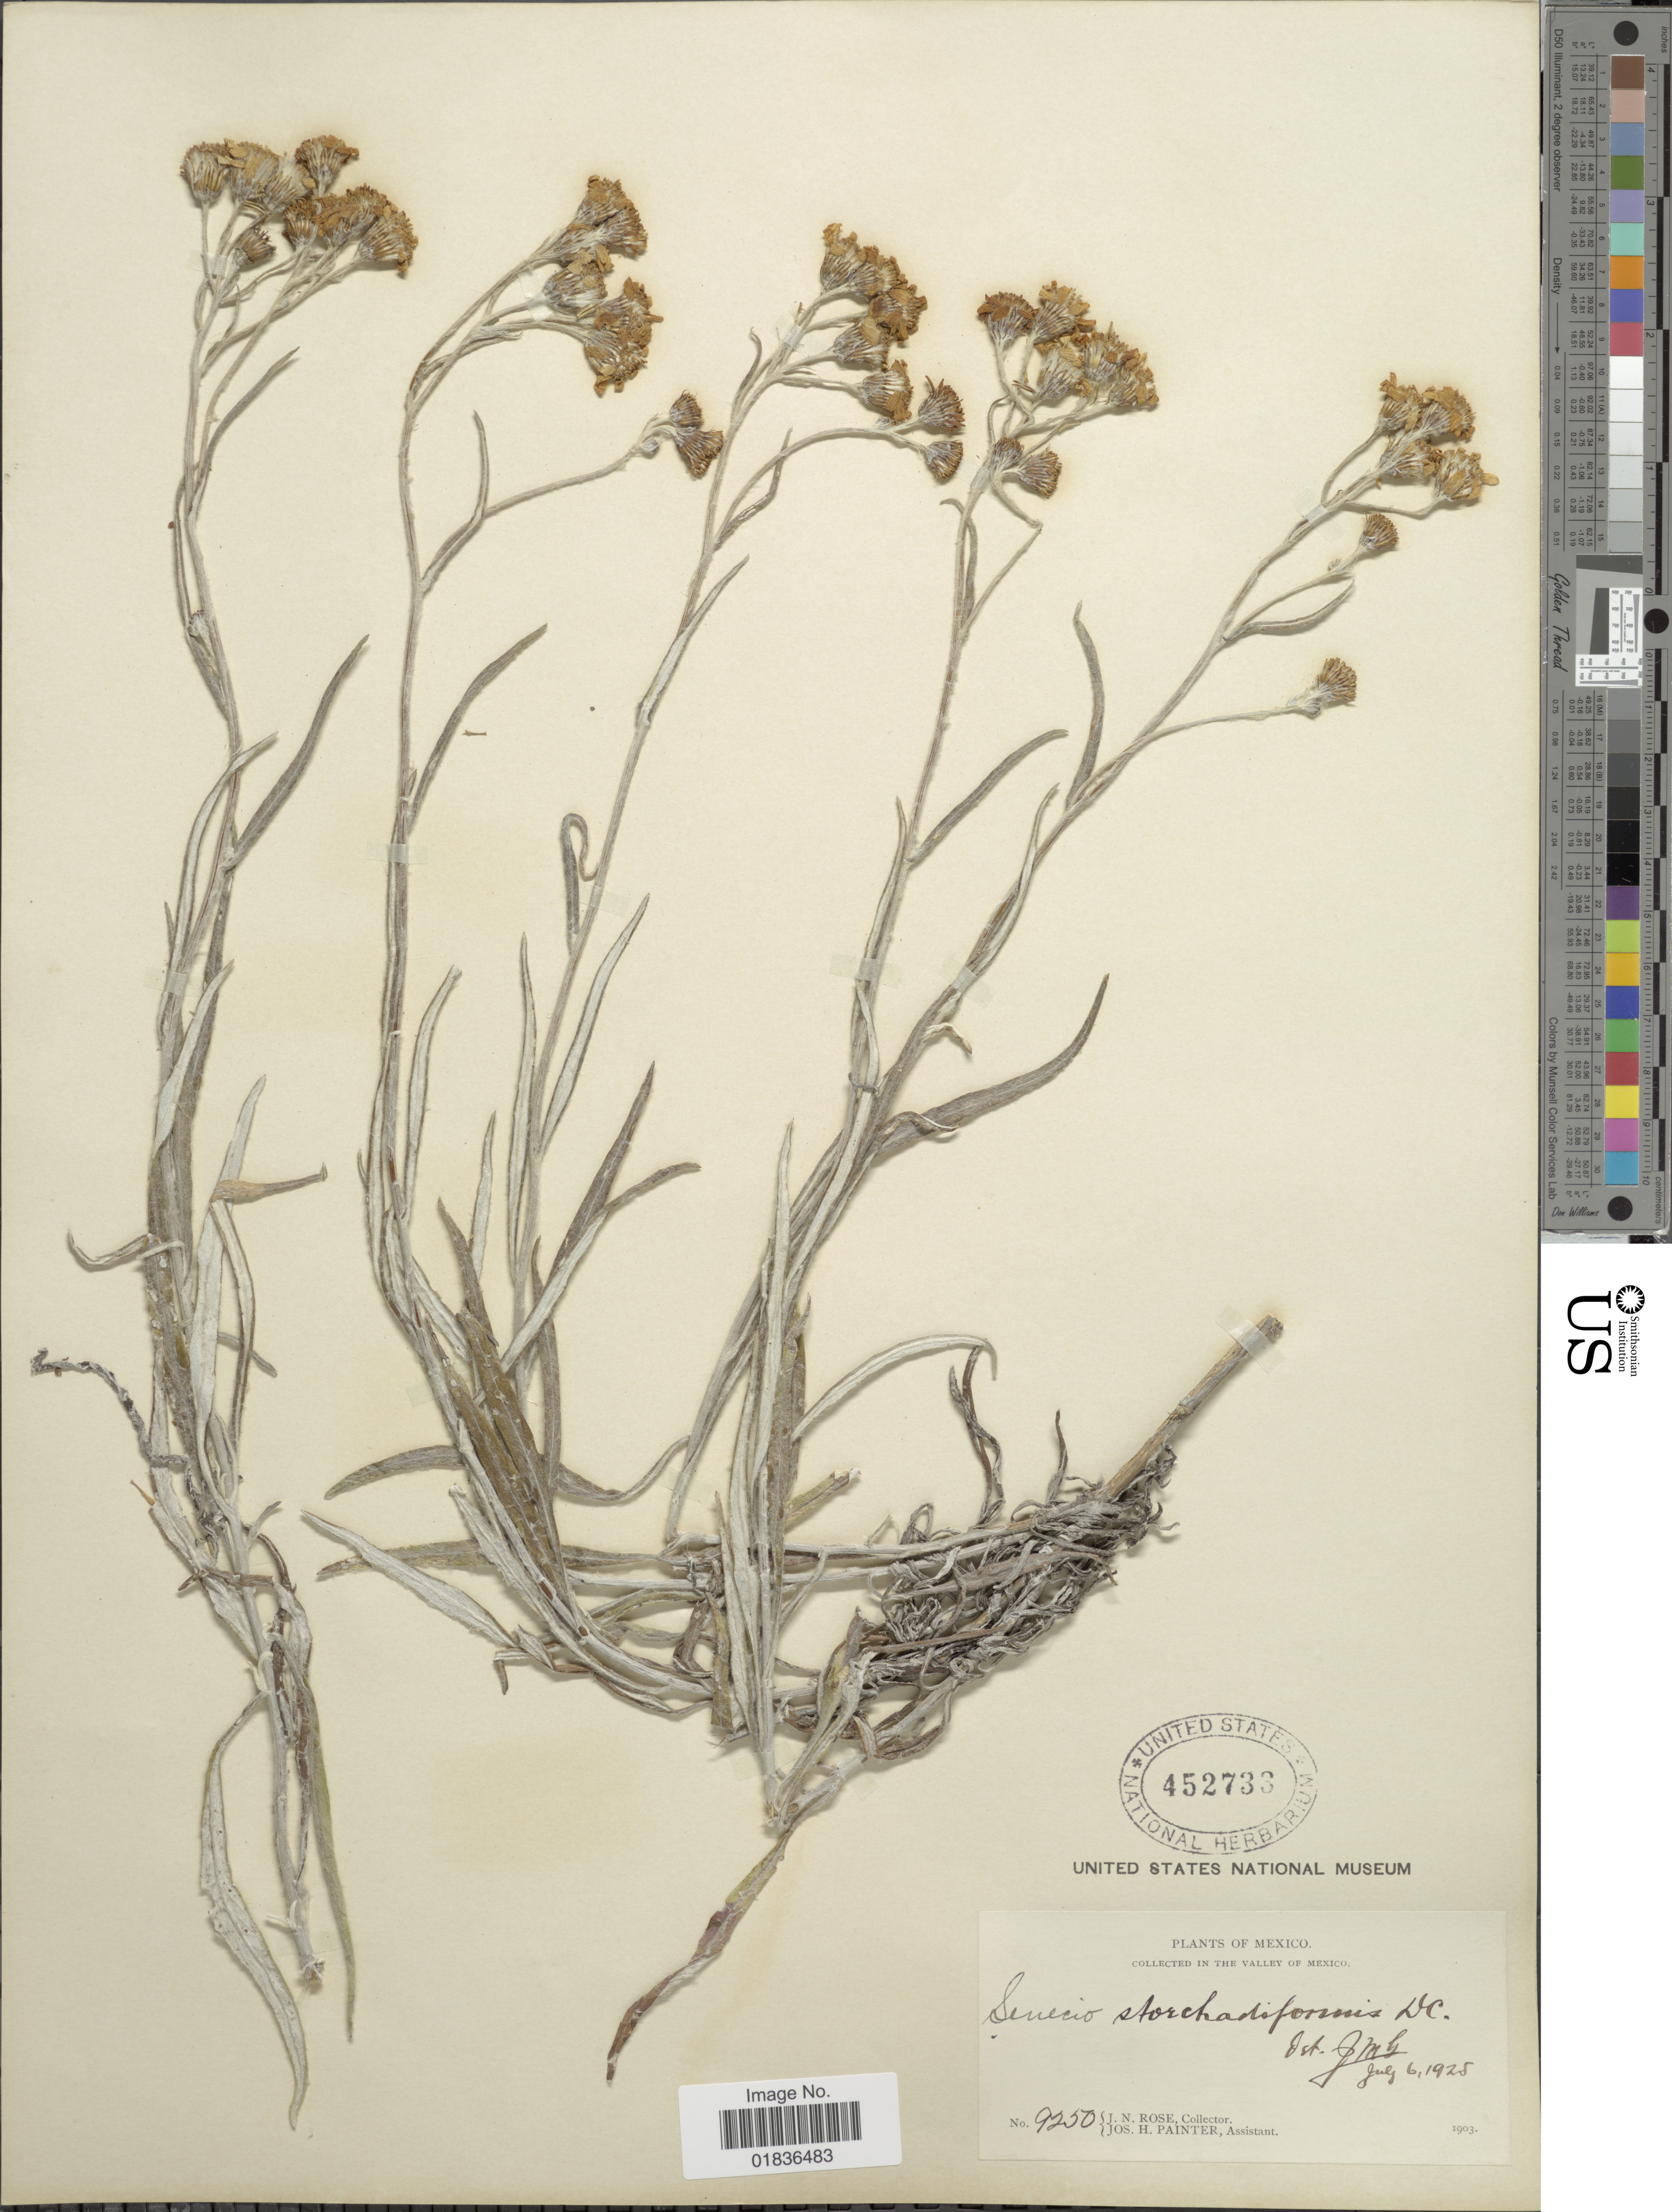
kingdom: Plantae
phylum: Tracheophyta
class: Magnoliopsida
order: Asterales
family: Asteraceae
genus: Senecio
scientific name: Senecio stoechadiformis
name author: DC.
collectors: J. N. Rose & J. H. Painter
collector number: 9250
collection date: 1903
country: Mexico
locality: In the valley of Mexico.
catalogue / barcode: US 452733